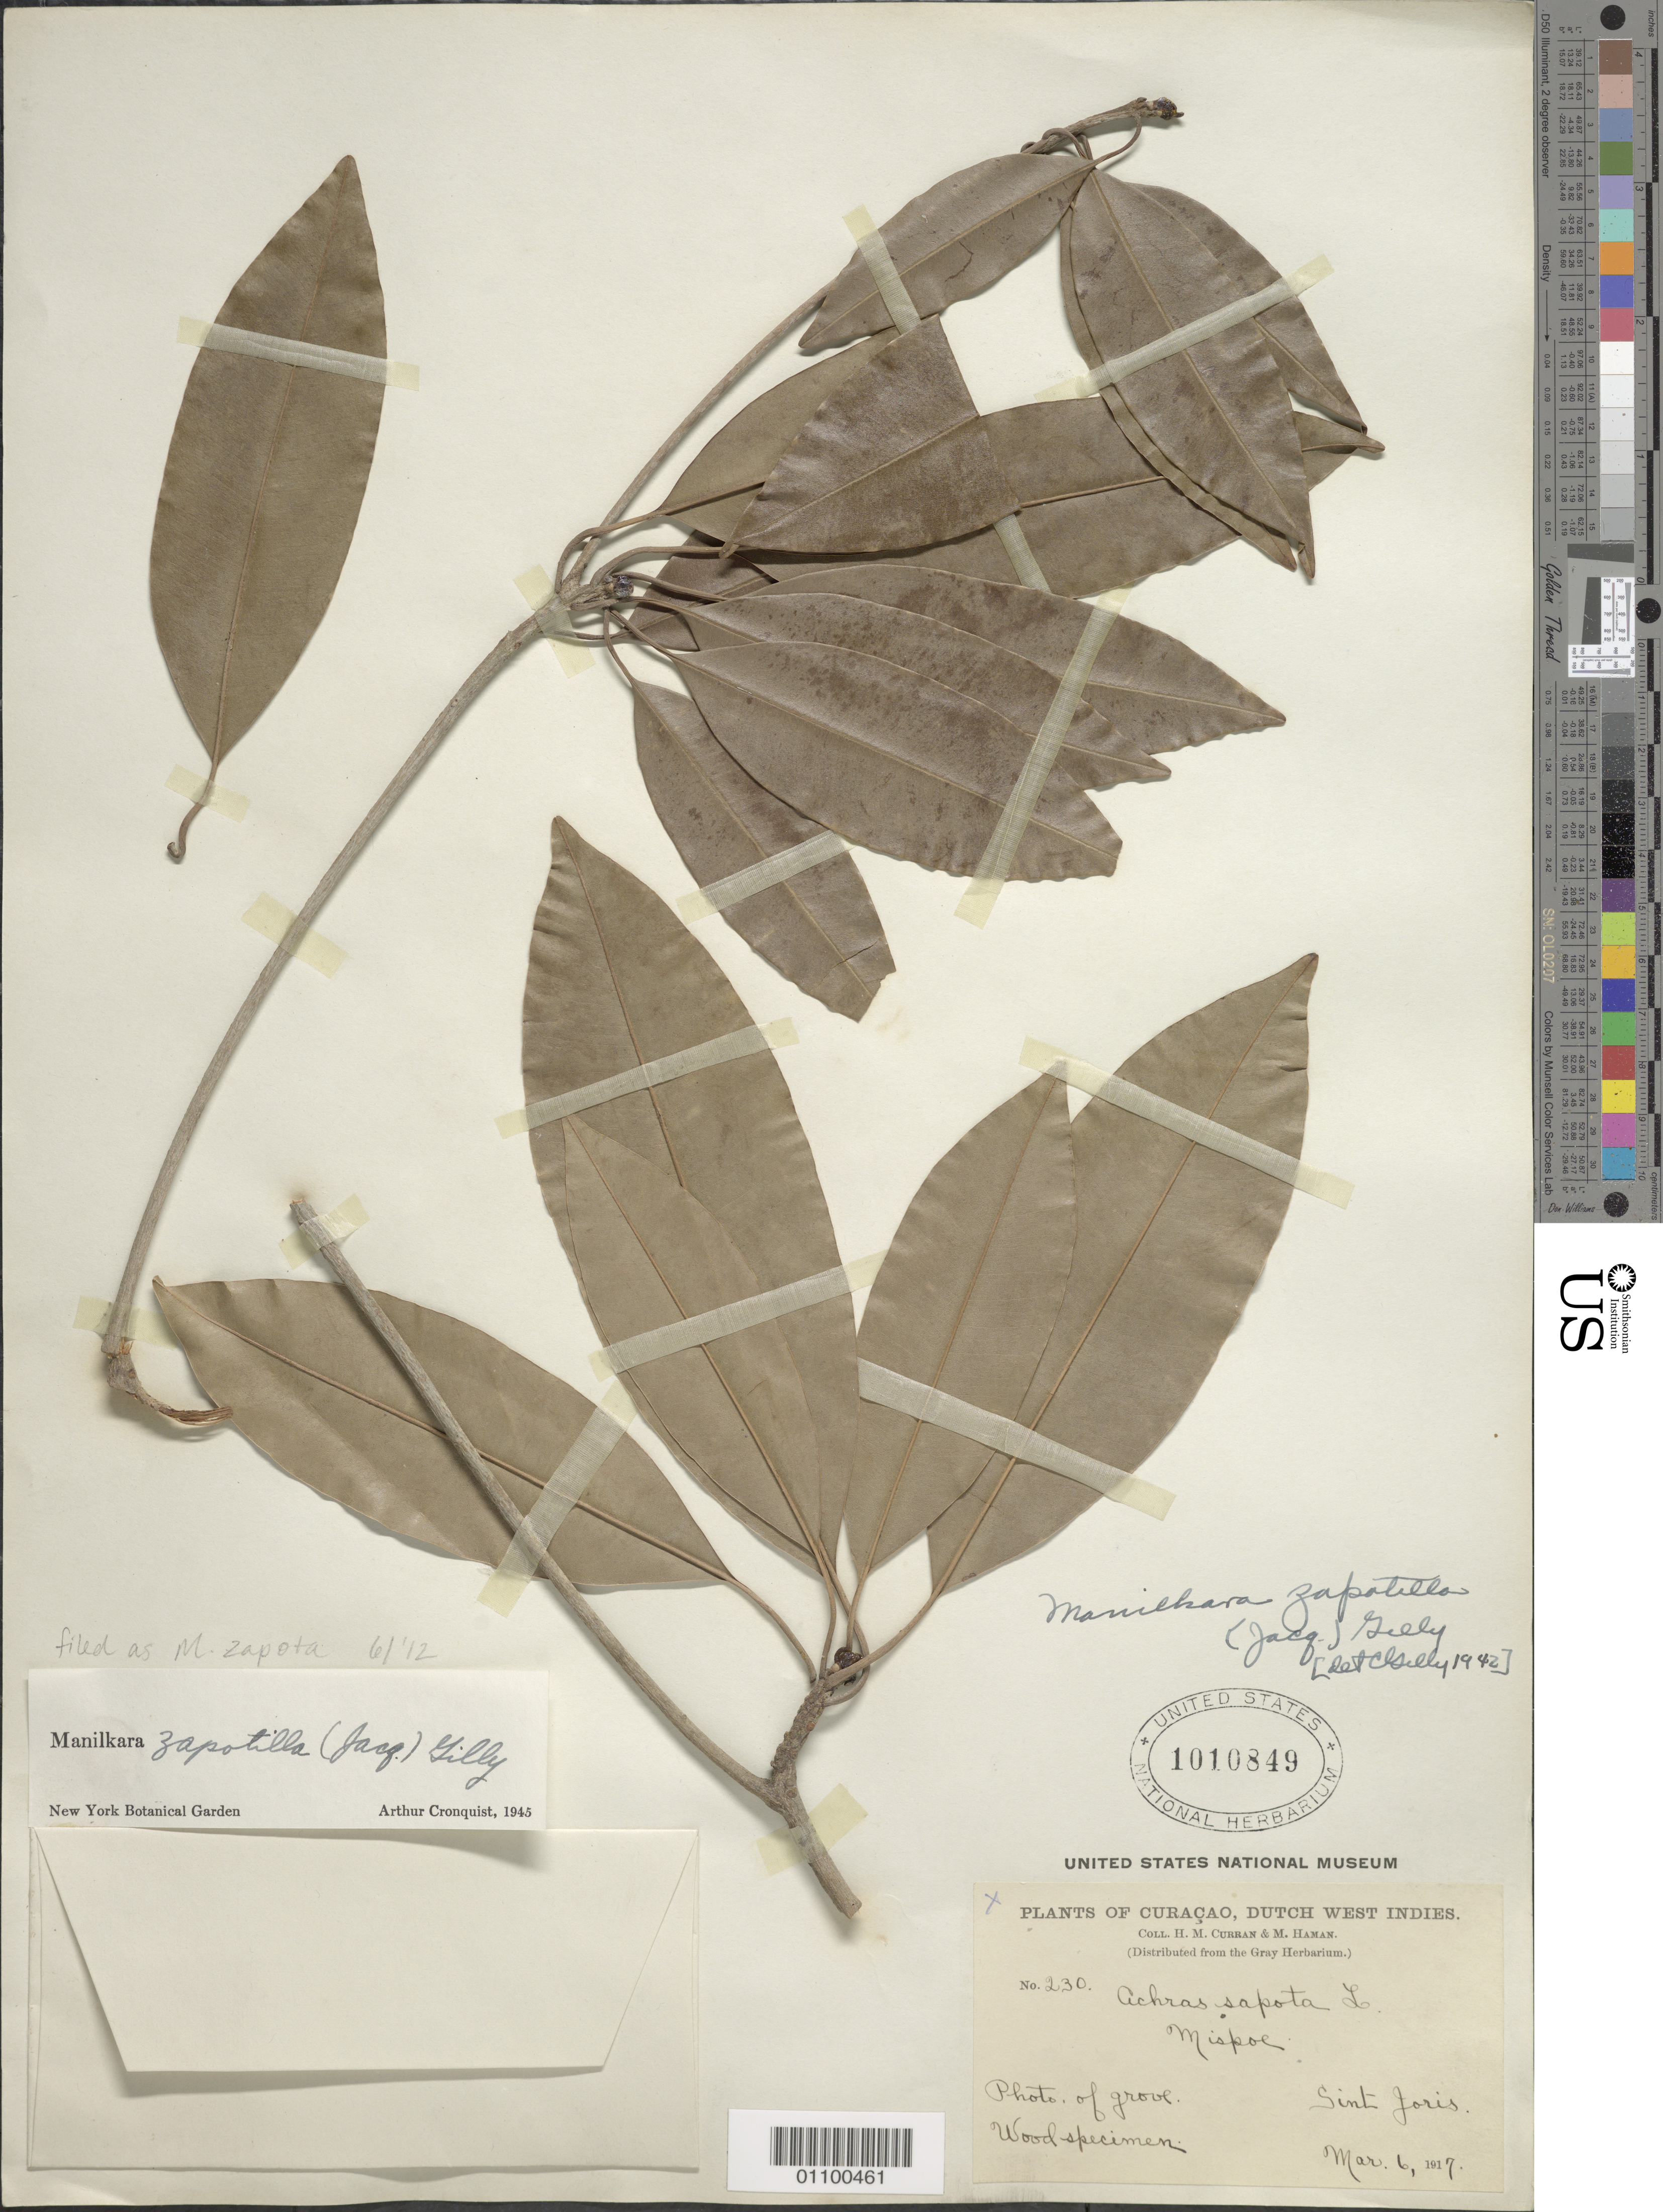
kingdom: Plantae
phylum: Tracheophyta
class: Magnoliopsida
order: Ericales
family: Sapotaceae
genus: Manilkara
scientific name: Manilkara zapota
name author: (L.) P. Royen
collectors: H. M. Curran & M. Haman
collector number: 230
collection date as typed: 06 Mar 1917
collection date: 1917-03-06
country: Curaçao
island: Curaçao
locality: Sint Joris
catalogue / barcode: US 1010849